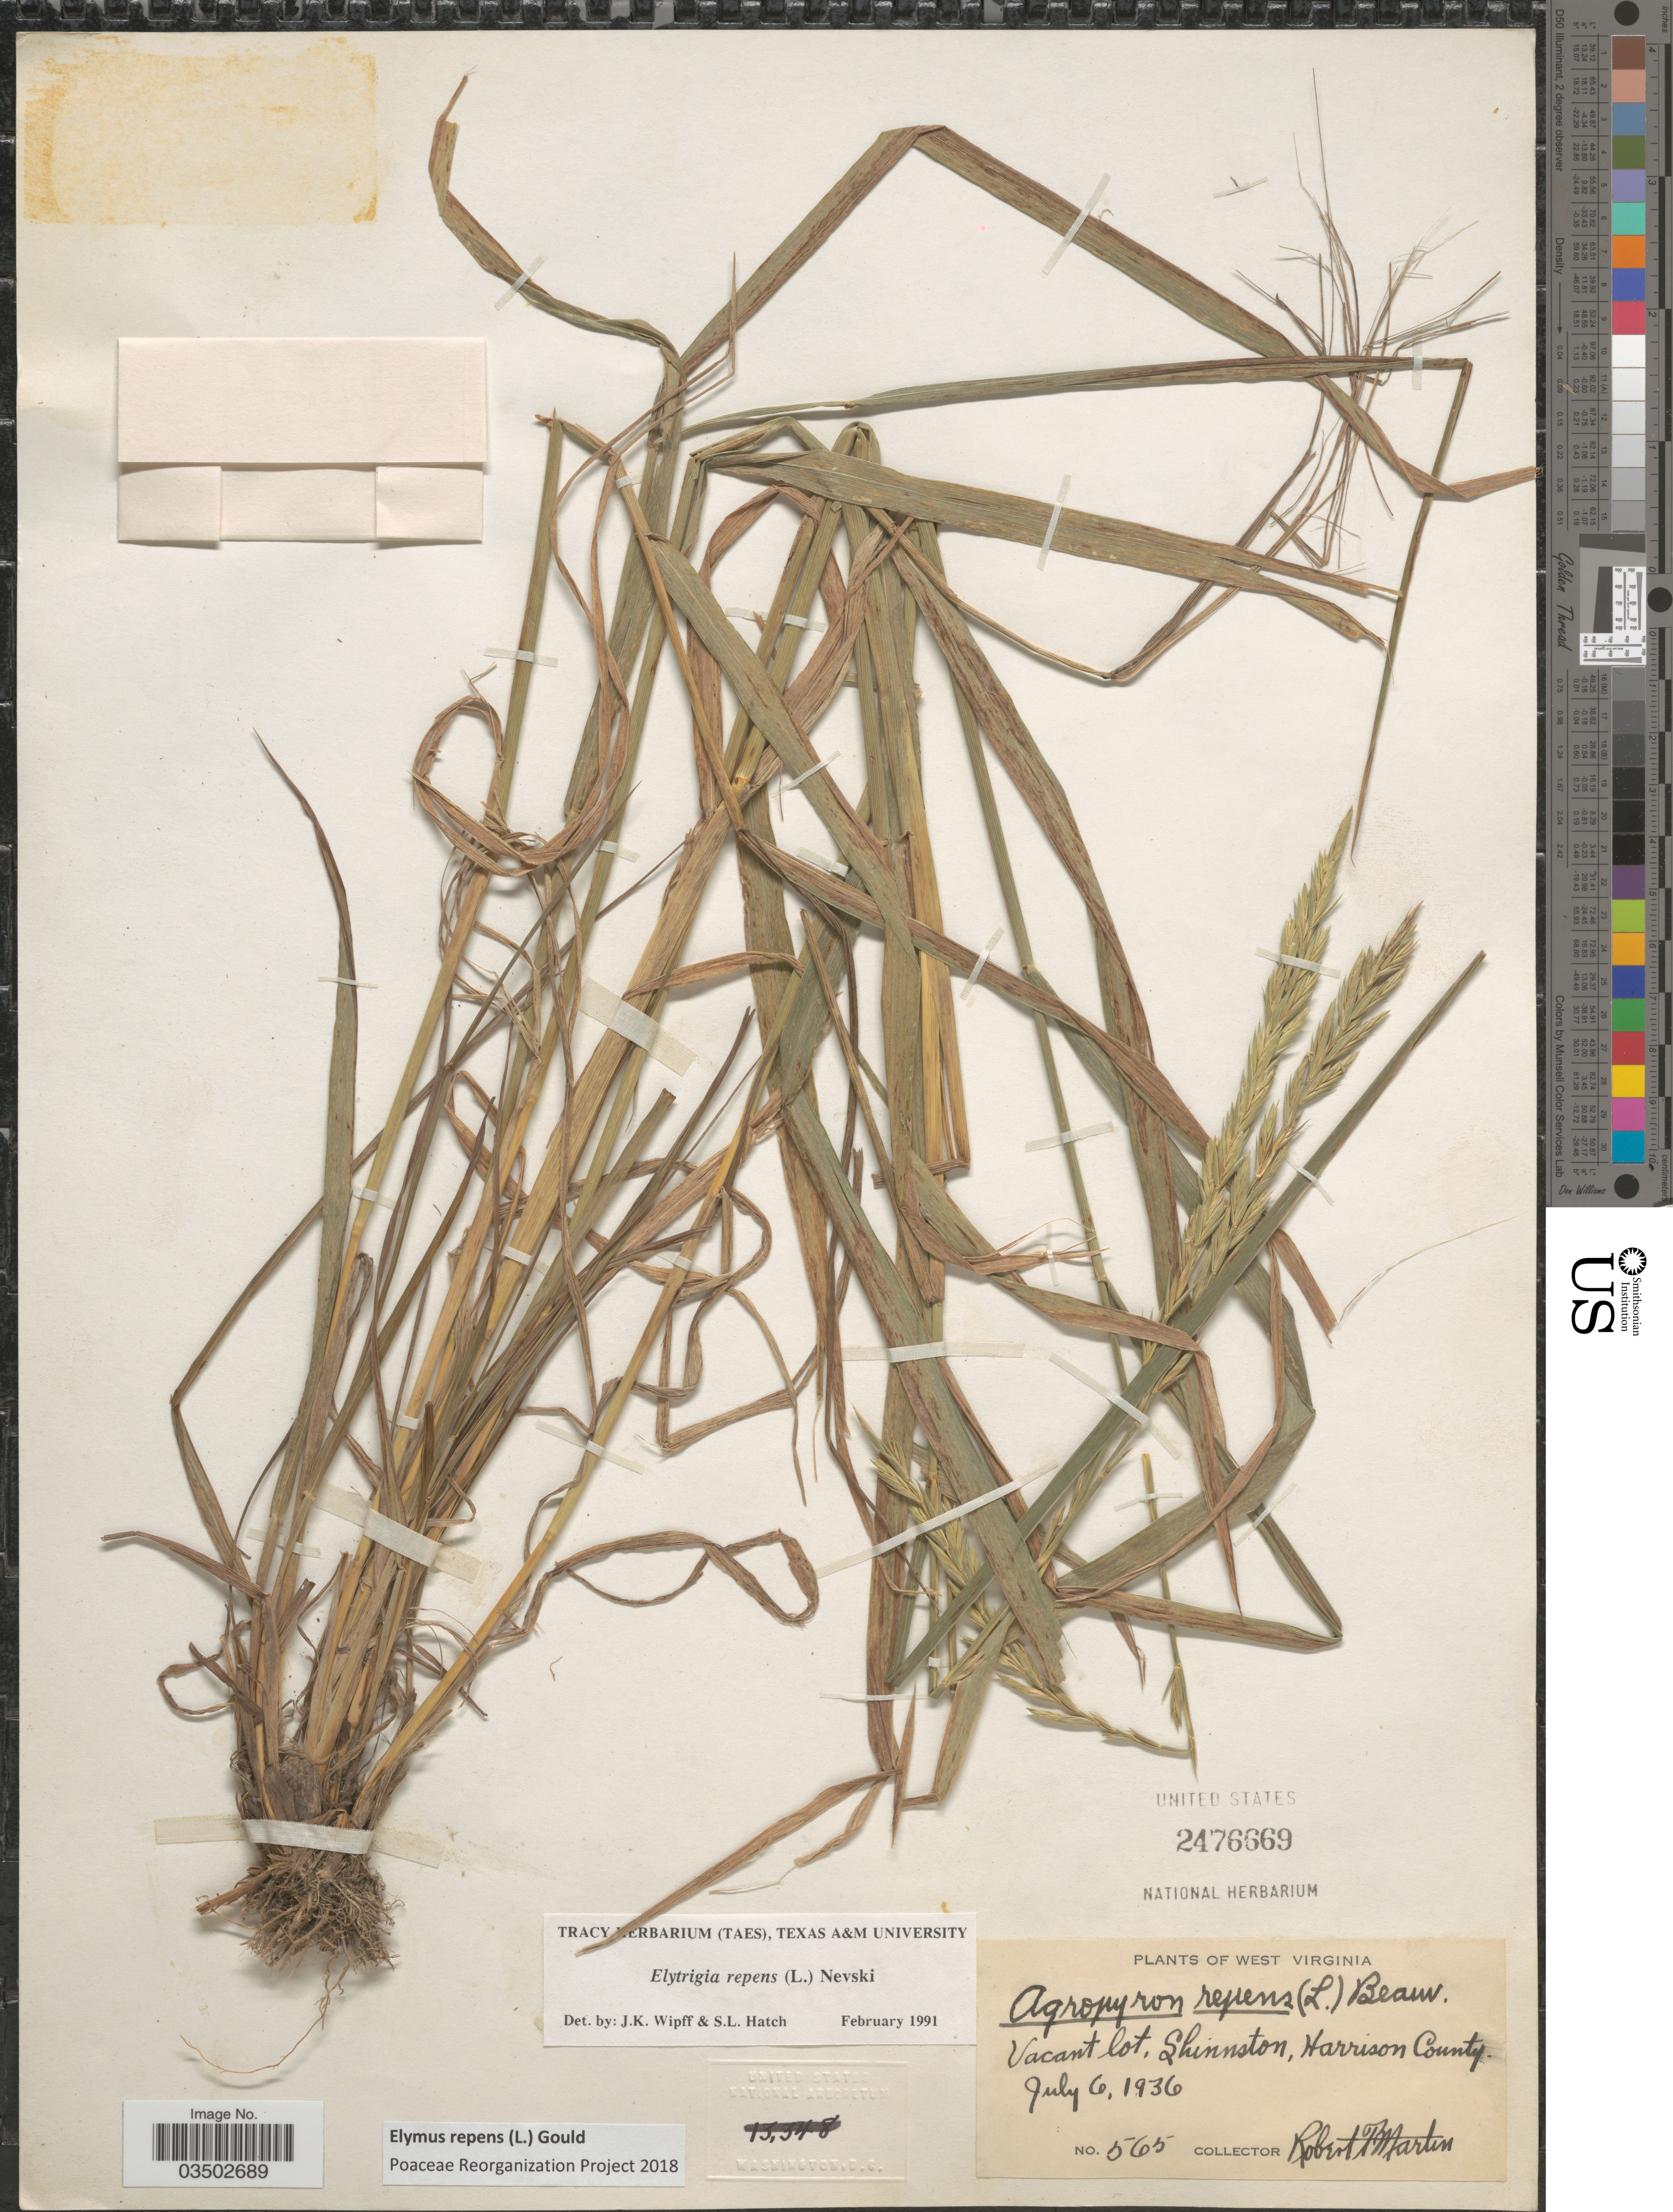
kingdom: Plantae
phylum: Tracheophyta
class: Liliopsida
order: Poales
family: Poaceae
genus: Elymus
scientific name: Elymus repens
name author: (L.) Gould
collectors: R. F. Martin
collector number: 565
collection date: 1936-07-06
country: United States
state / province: West Virginia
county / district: Harrison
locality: Vacant lot, Shinnston, Harrison County.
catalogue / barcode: US 2476669